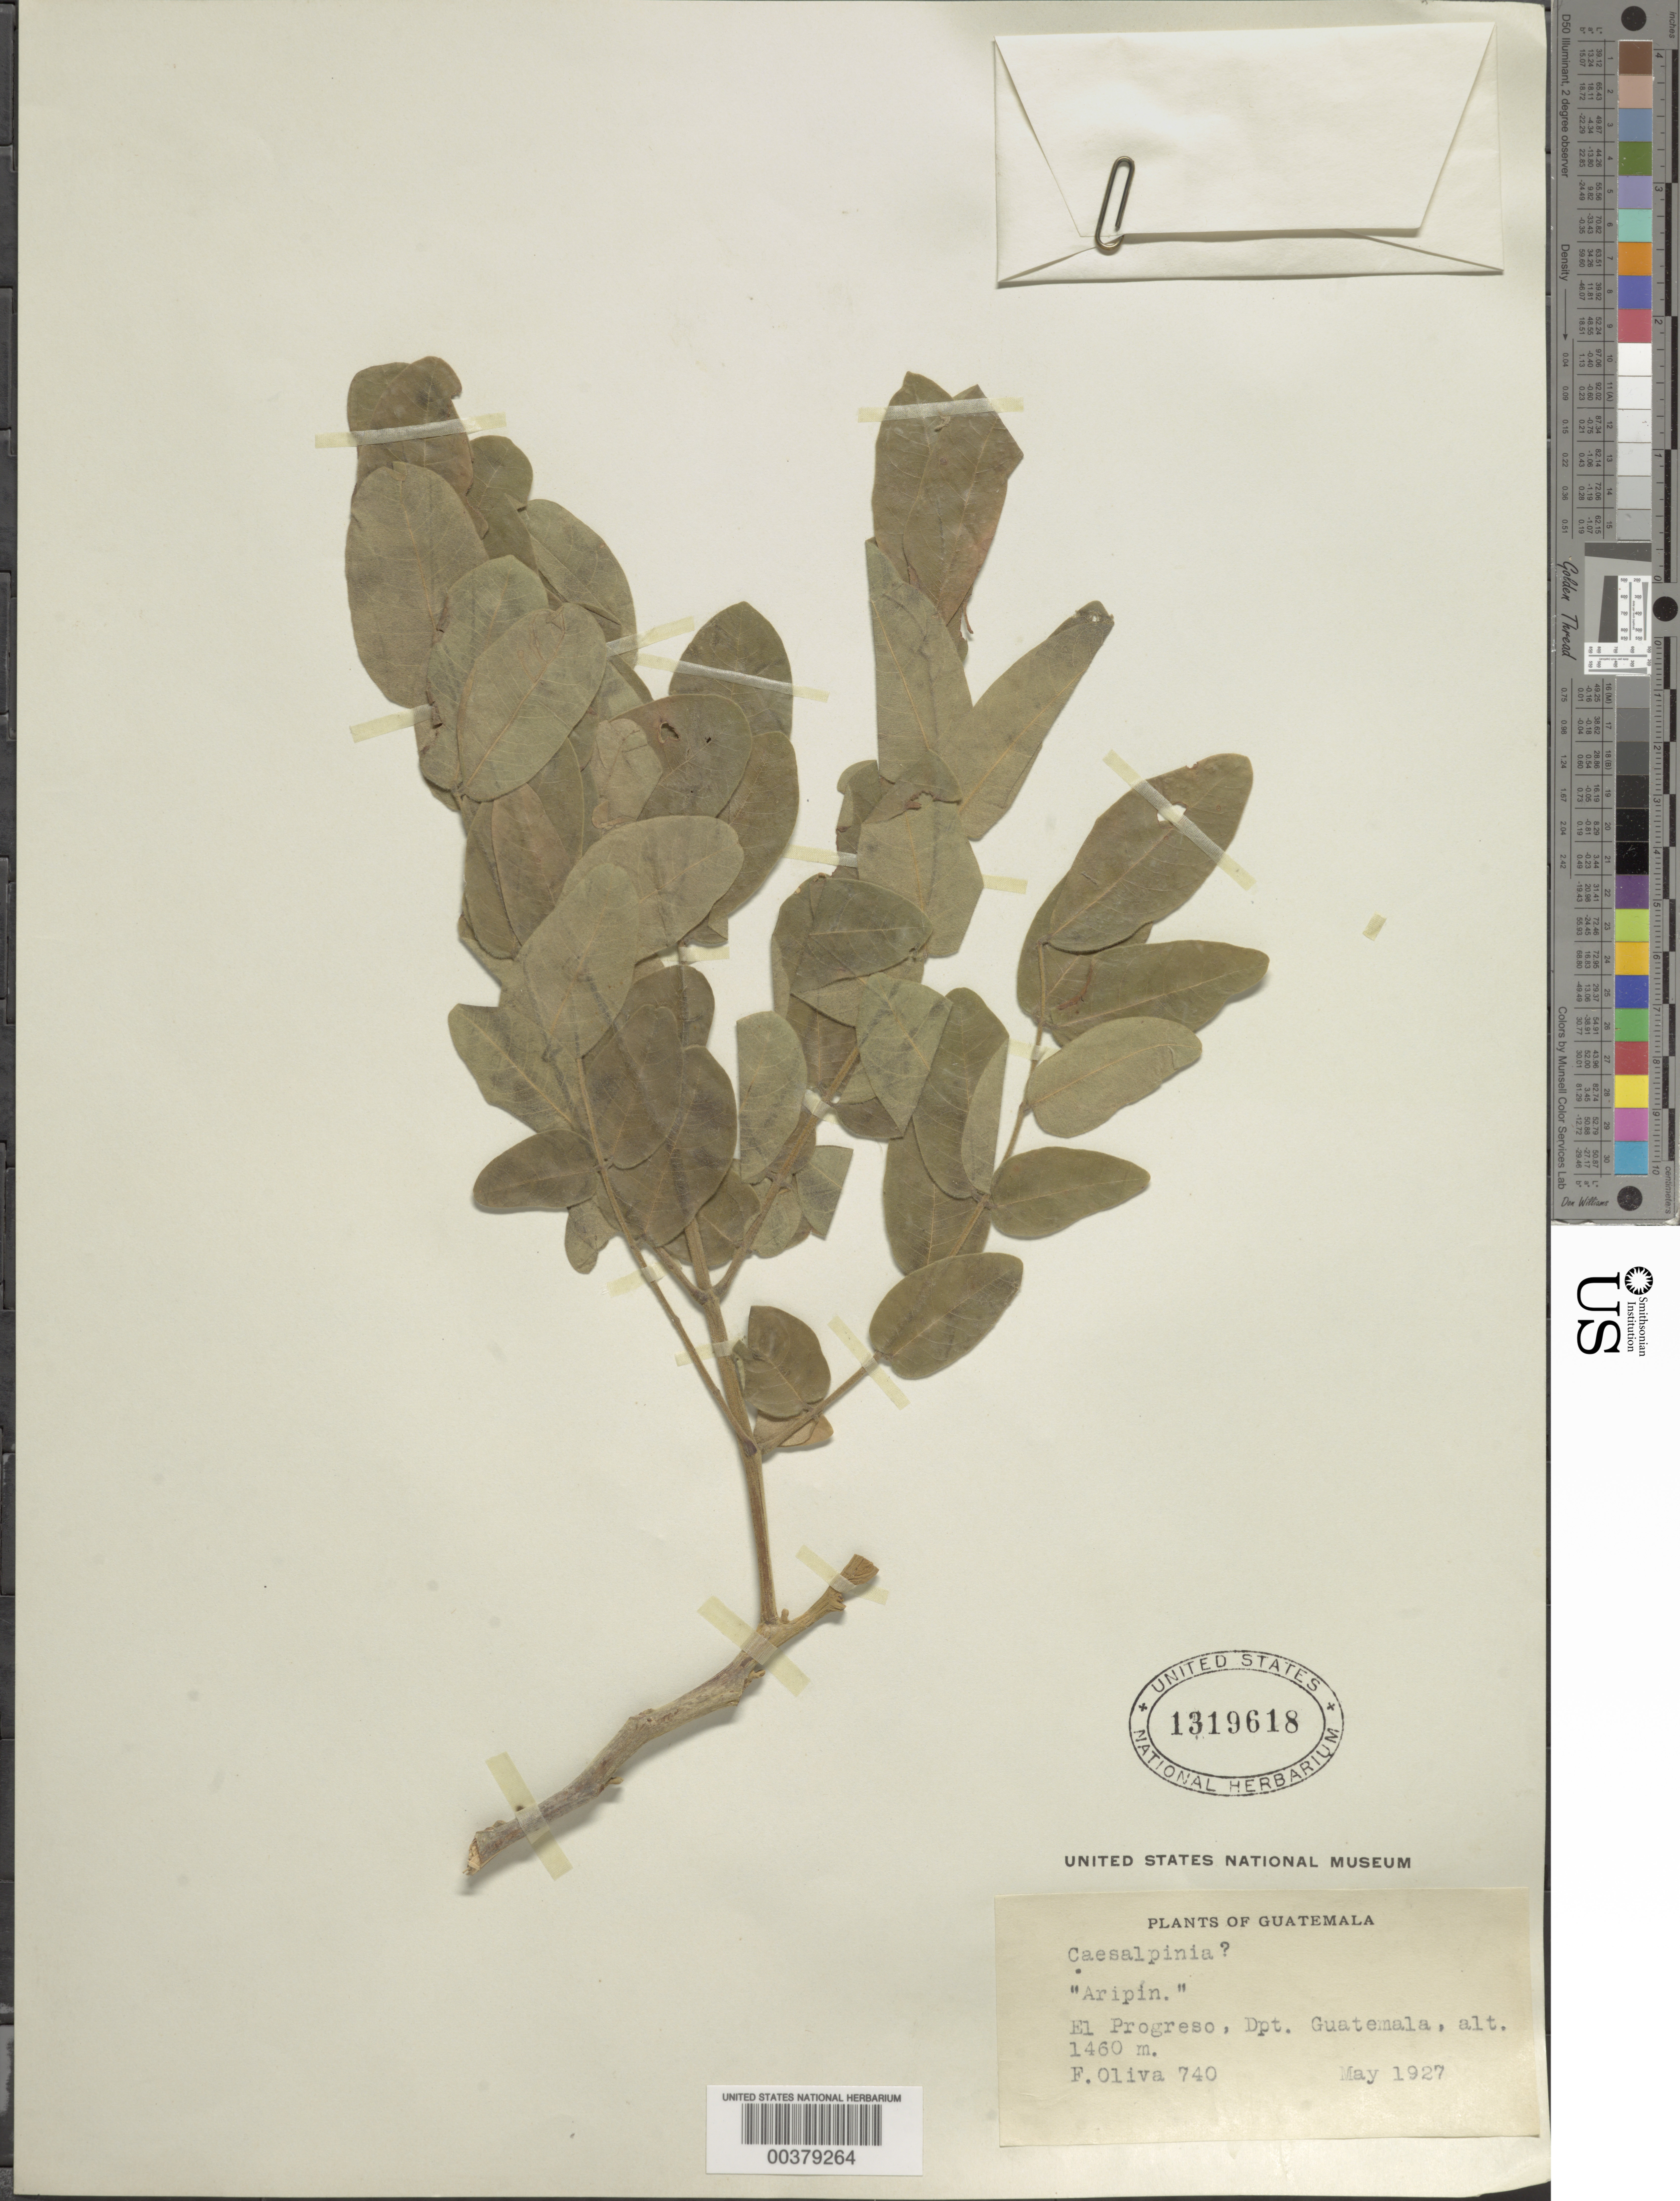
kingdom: Plantae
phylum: Tracheophyta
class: Magnoliopsida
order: Fabales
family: Fabaceae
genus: Coulteria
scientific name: Coulteria velutina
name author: (Britton & Rose) Sotuyo & G.P. Lewis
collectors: F. Oliva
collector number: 740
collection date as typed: May 1927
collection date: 1927-05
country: Guatemala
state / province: El Progreso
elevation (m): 1460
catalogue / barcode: US 1319618